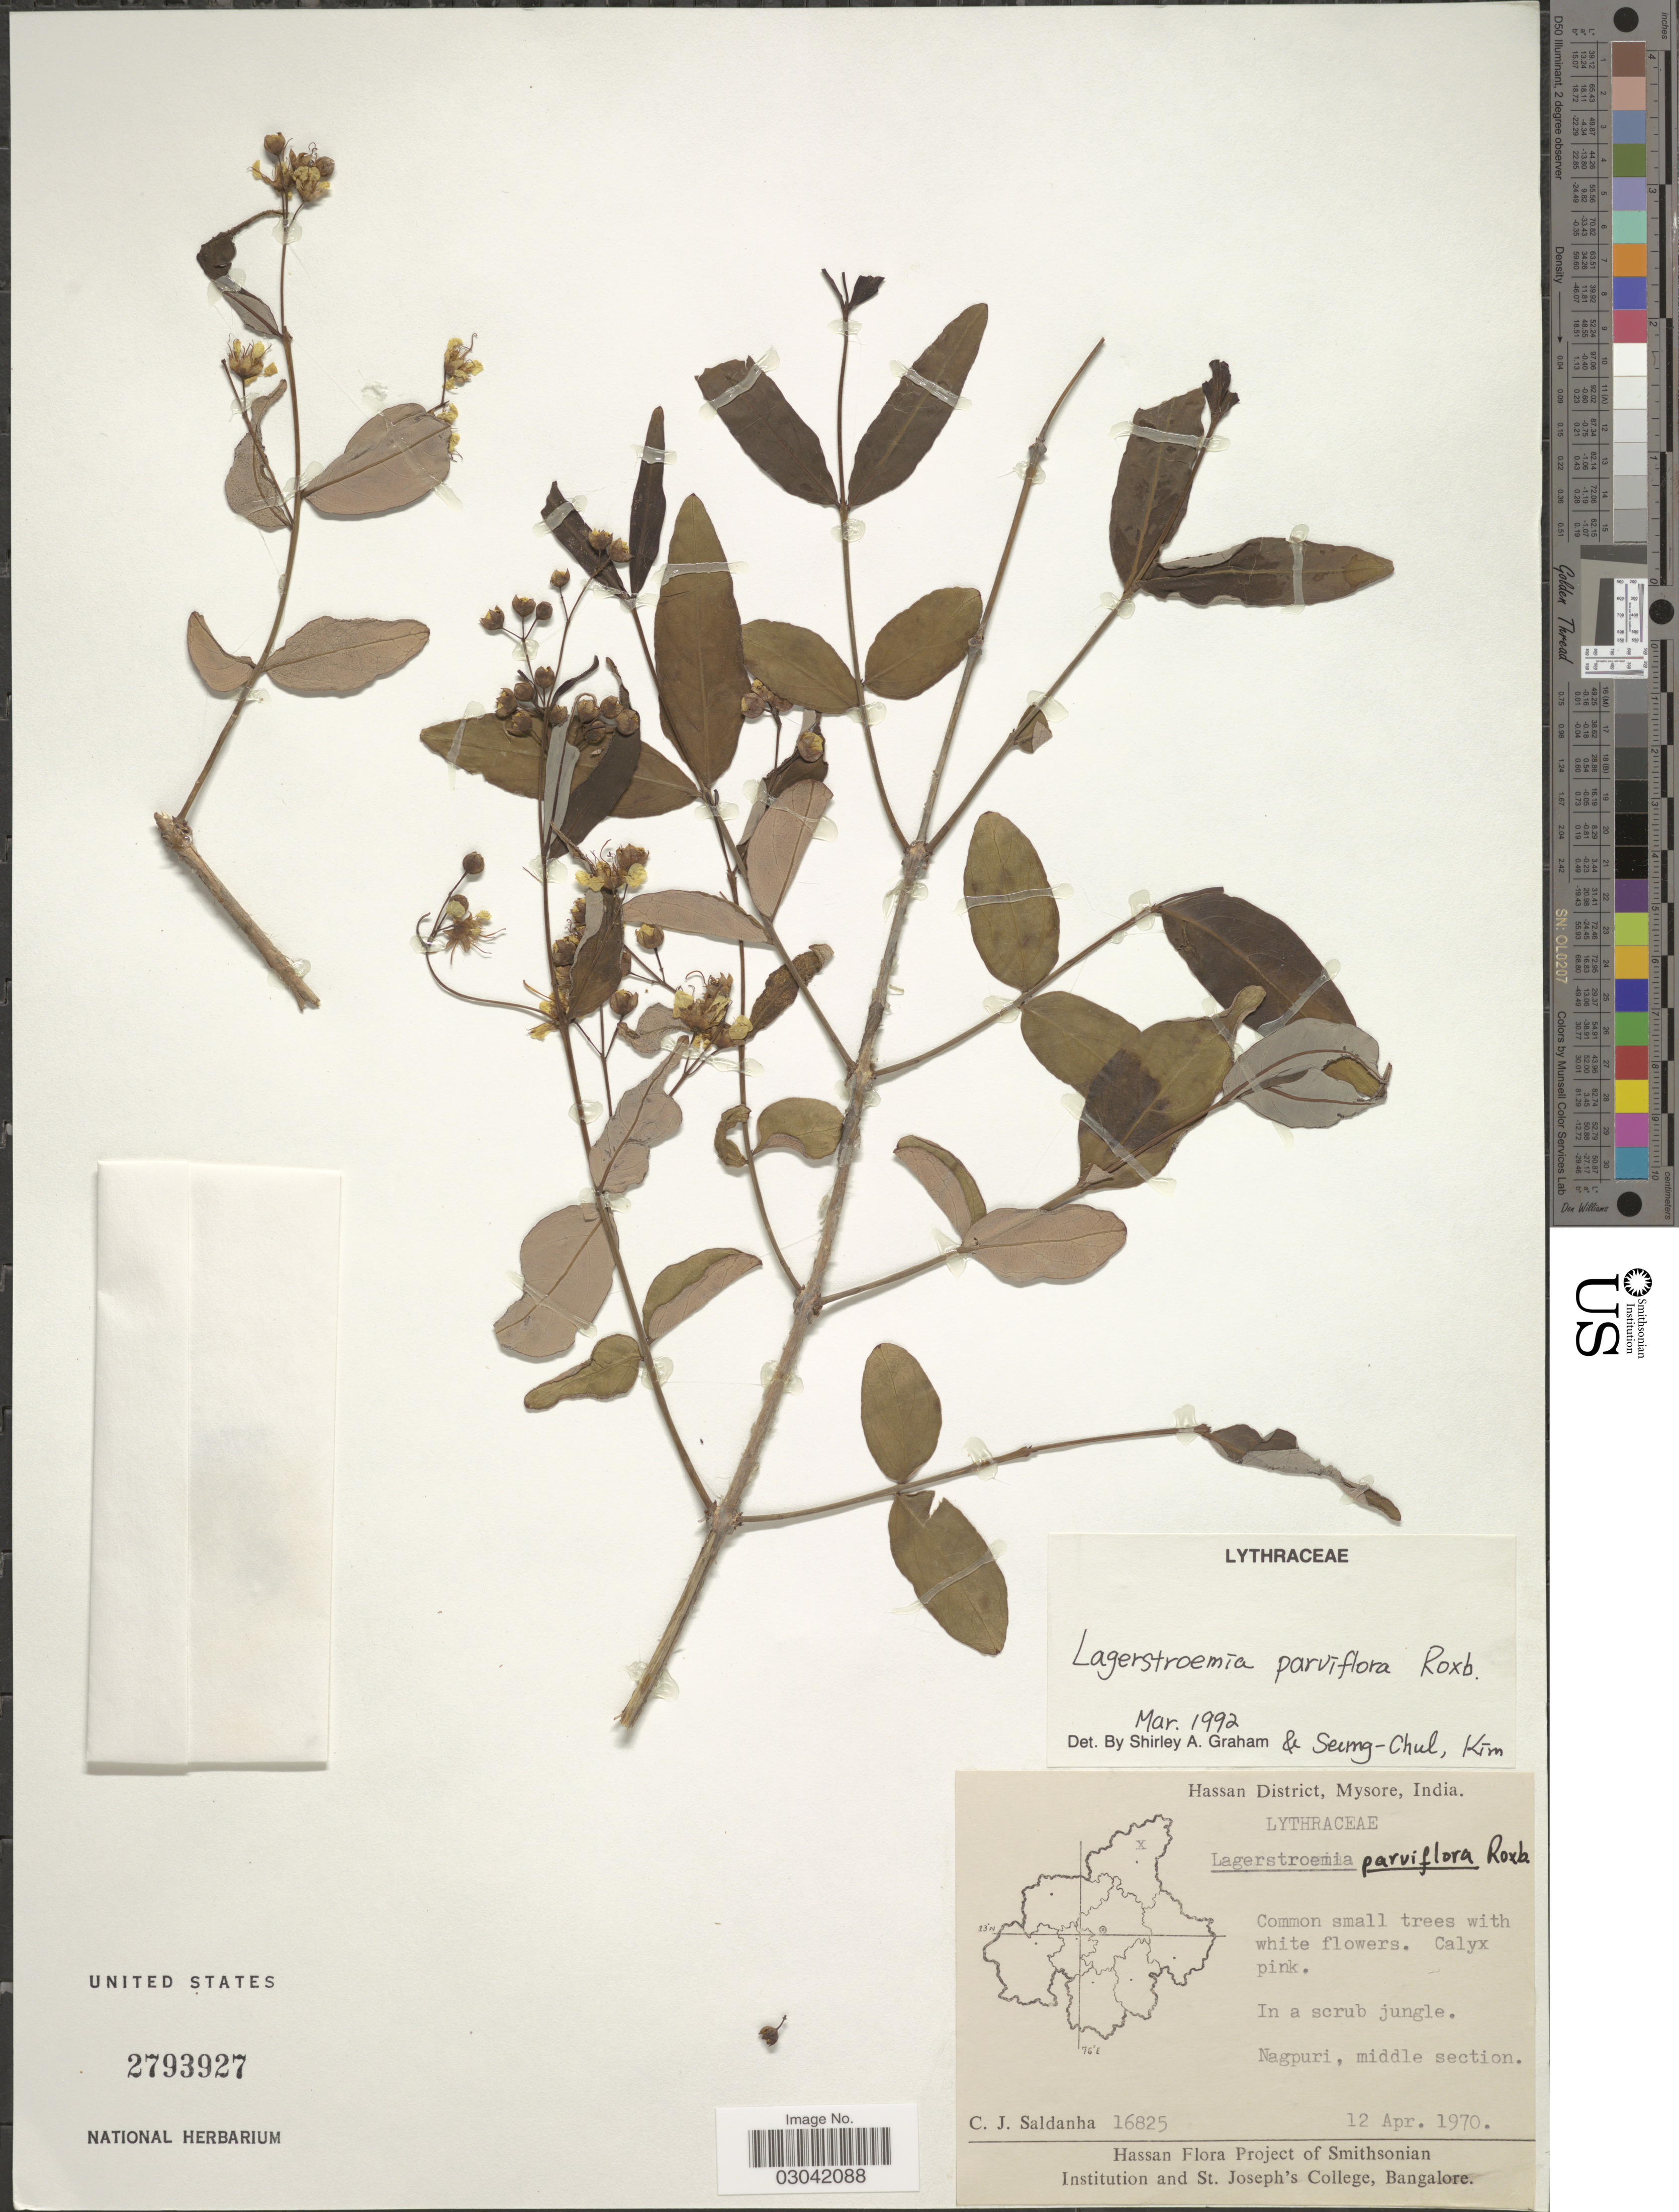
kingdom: Plantae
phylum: Tracheophyta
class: Magnoliopsida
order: Myrtales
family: Lythraceae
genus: Lagerstroemia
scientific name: Lagerstroemia parviflora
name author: Roxb.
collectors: C. J. Saldanha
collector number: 16825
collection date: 1970-04-12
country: India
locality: Hassan District, Mysore, Nagpuri, middle elevation.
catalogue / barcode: US 2793927